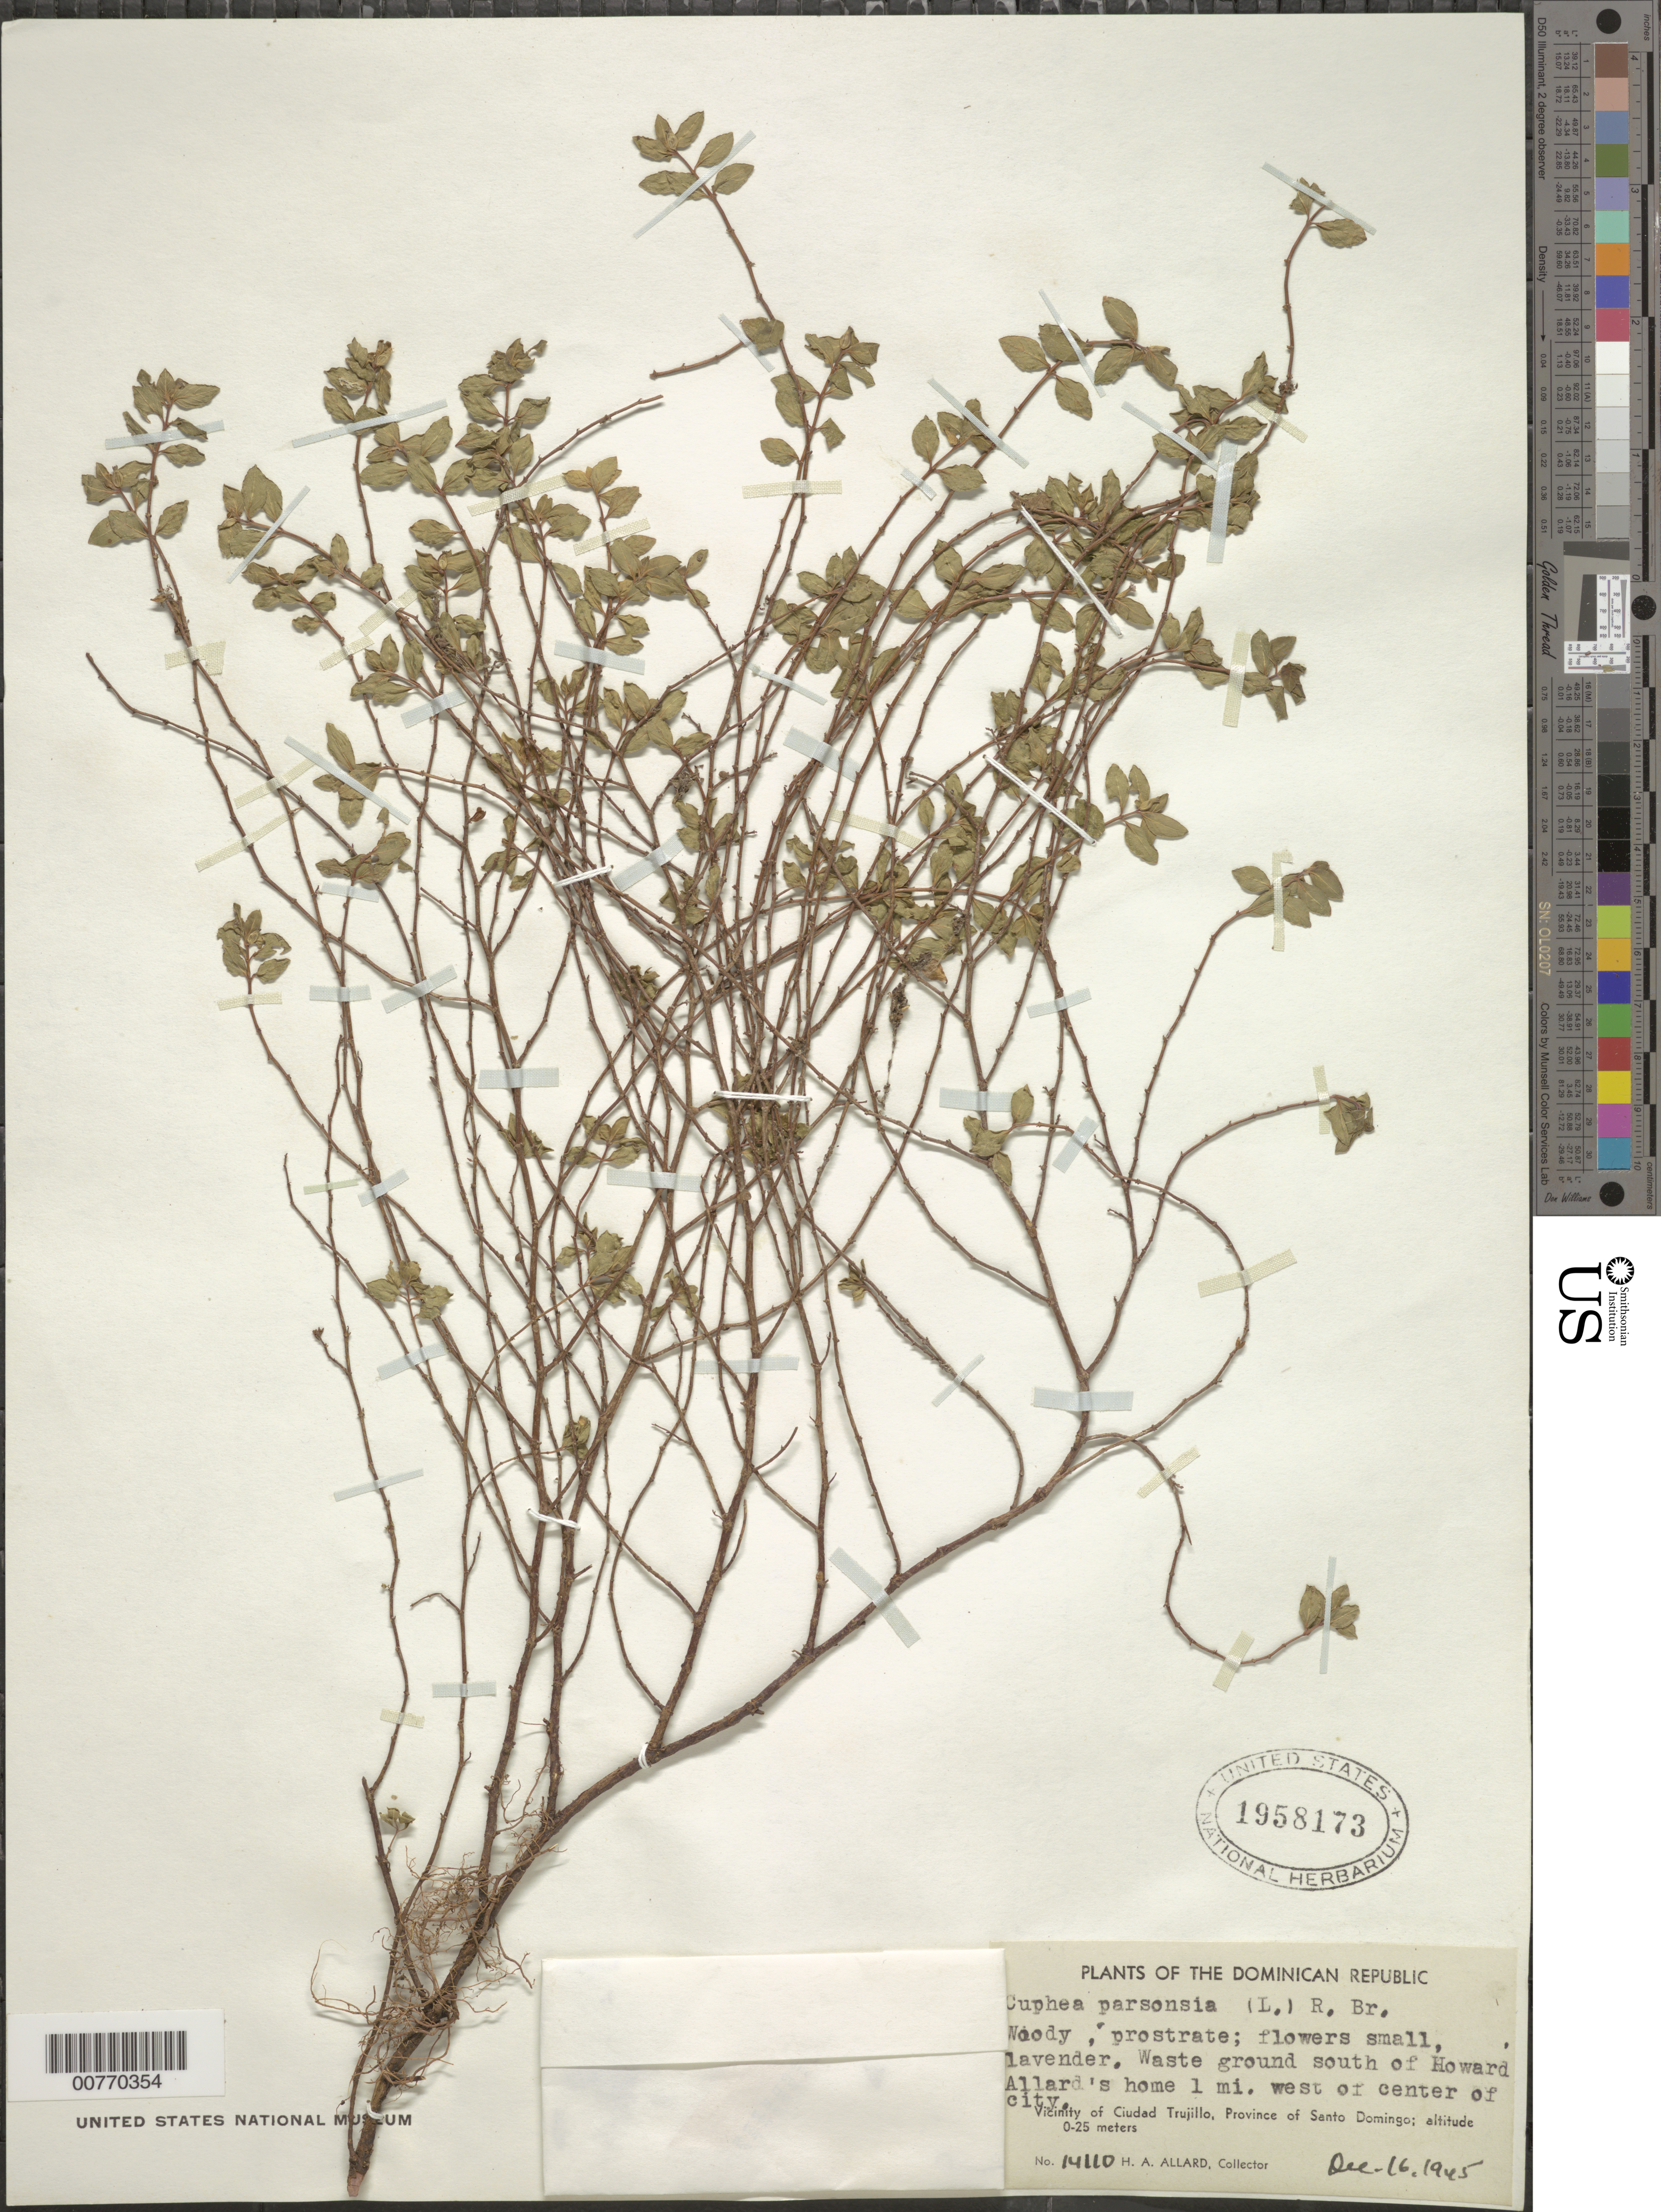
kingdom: Plantae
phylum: Tracheophyta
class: Magnoliopsida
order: Myrtales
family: Lythraceae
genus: Cuphea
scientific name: Cuphea parsonsia var. parsonsia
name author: (L.) R. Br. ex Steud.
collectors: H. A. Allard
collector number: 14110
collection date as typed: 16 Dec 1945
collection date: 1945-12-16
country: Dominican Republic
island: Hispaniola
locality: Vicinity of Trujillo, Province of Santo Domingo, south of Howard Allard's home, 1 mile west of center of city.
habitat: Waste ground.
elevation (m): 0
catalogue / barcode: US 1958173